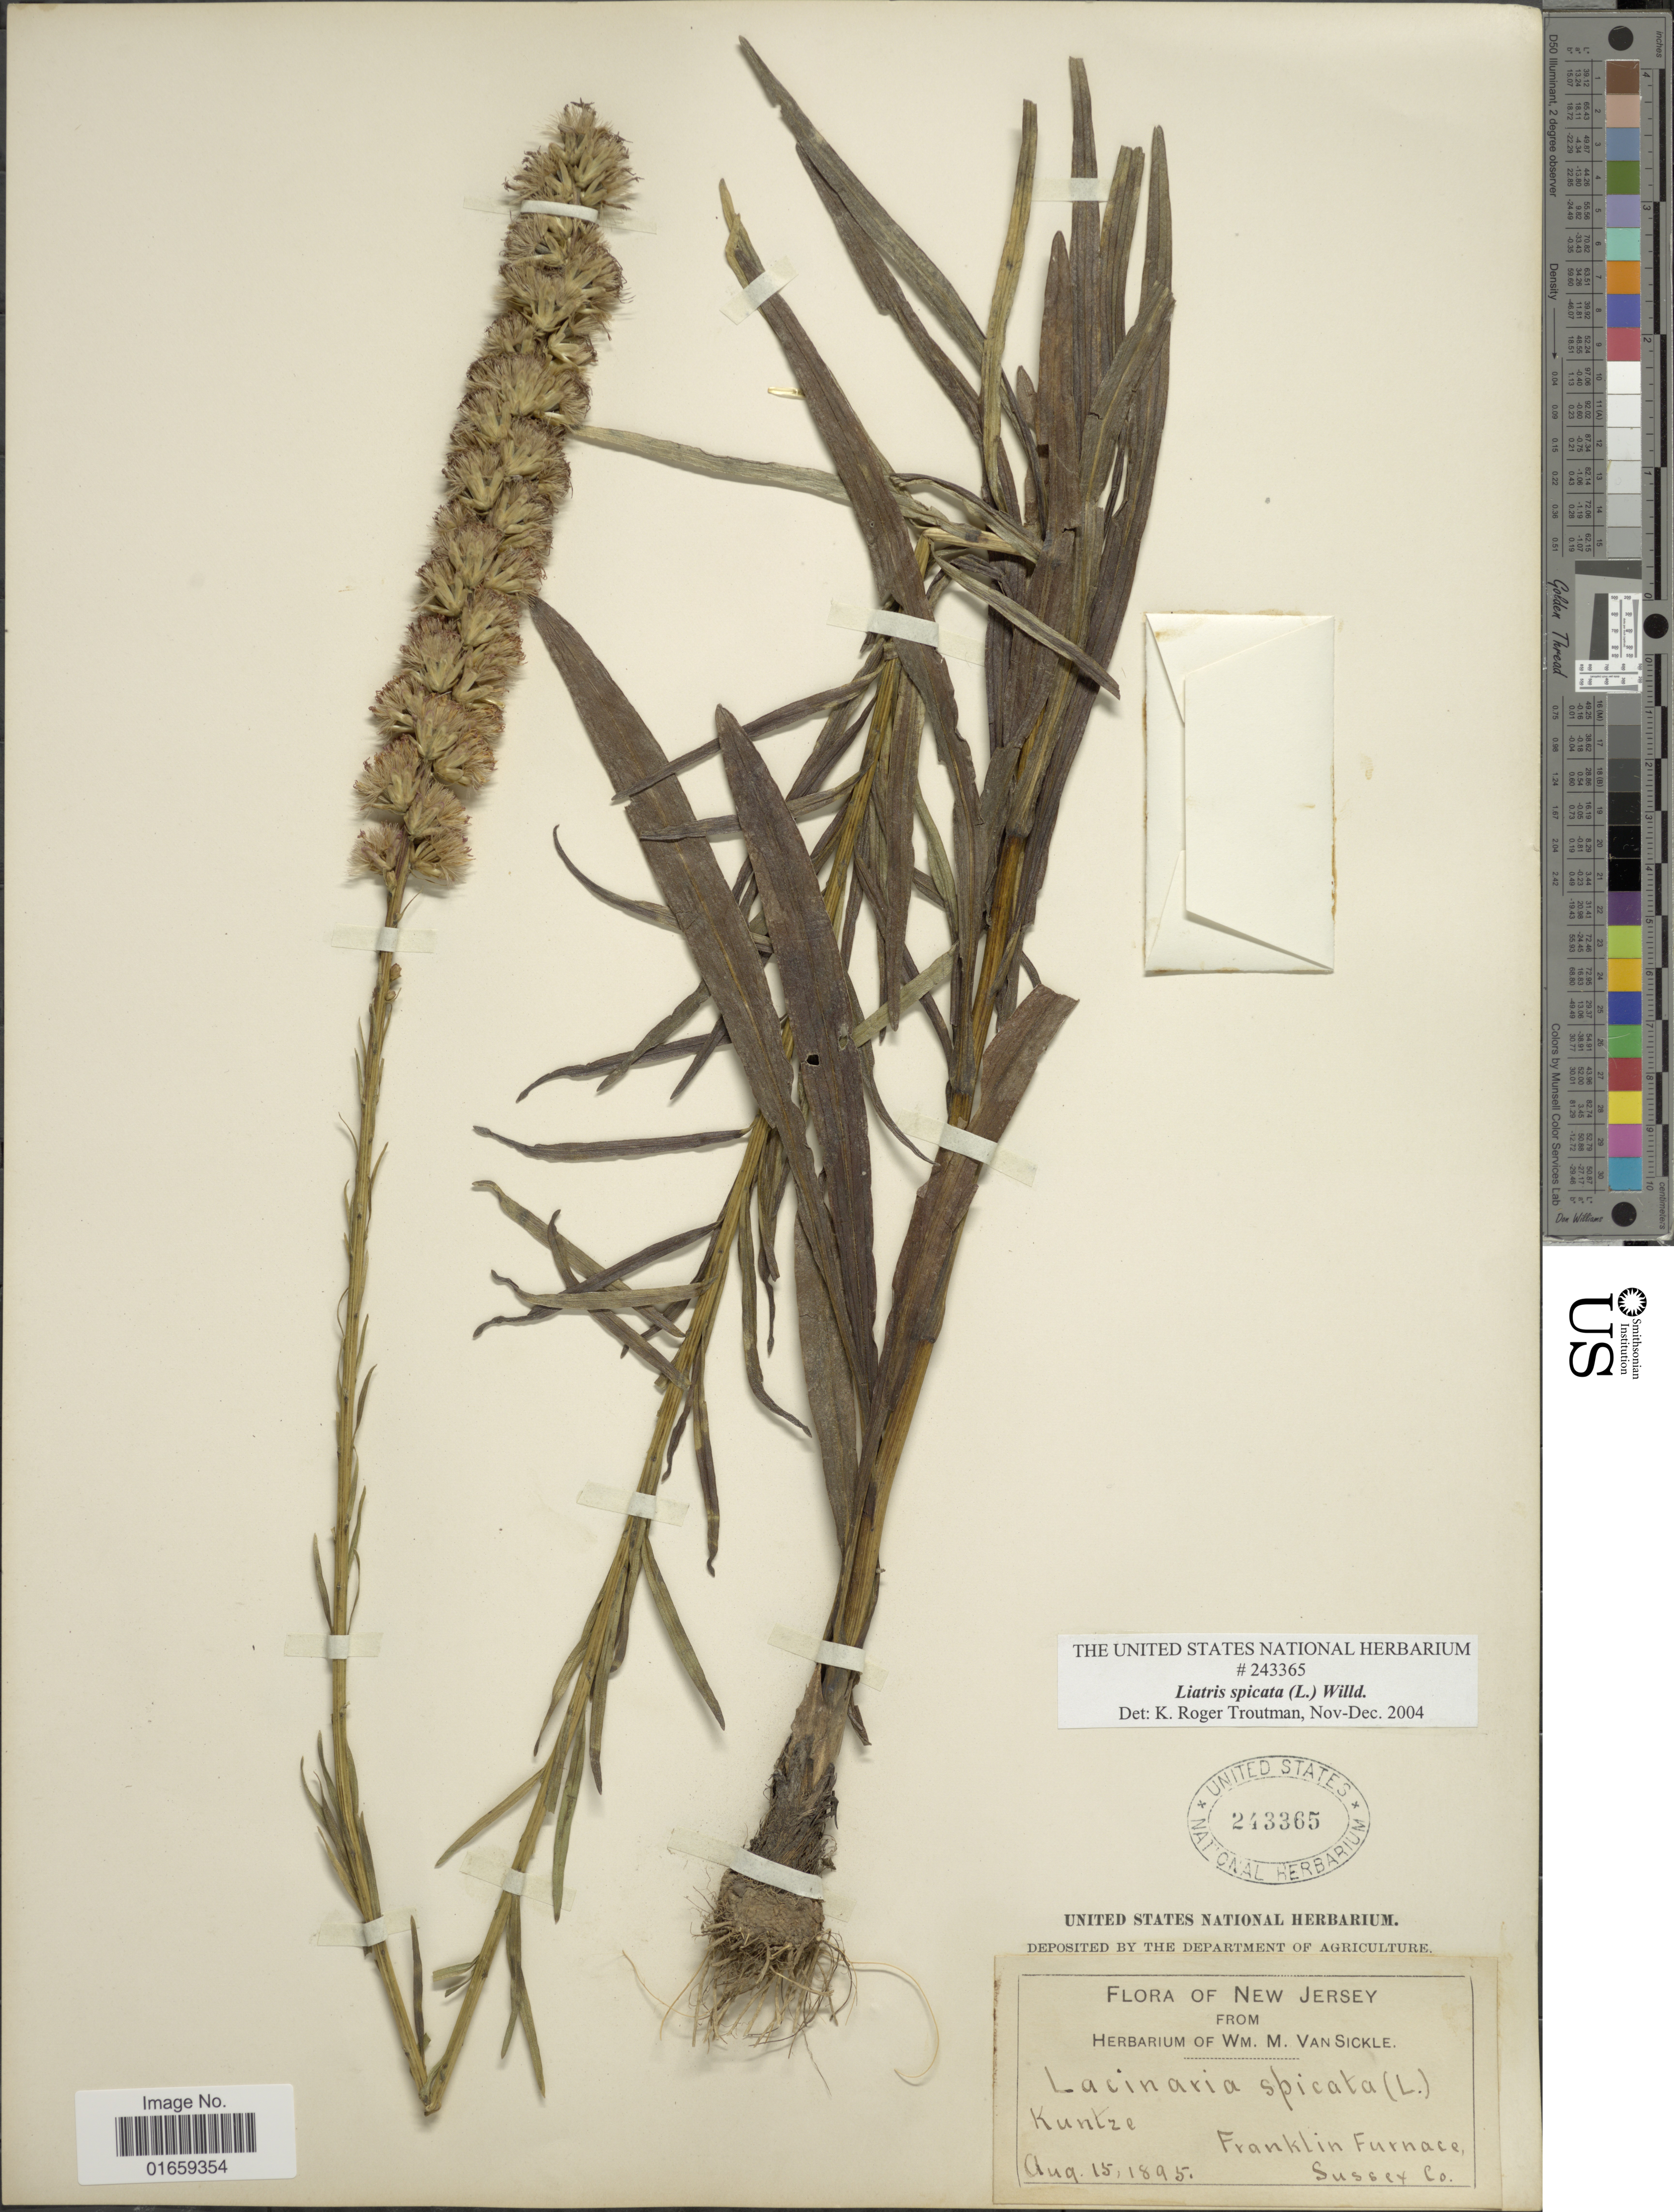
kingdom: Plantae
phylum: Tracheophyta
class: Magnoliopsida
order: Asterales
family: Asteraceae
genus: Liatris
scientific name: Liatris spicata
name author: (L.) Willd.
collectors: ex herb. Wm. M. Van Sickle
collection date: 1895-08-15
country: United States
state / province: New Jersey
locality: Franklin Furnace, Sussey Co.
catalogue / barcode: US 243365